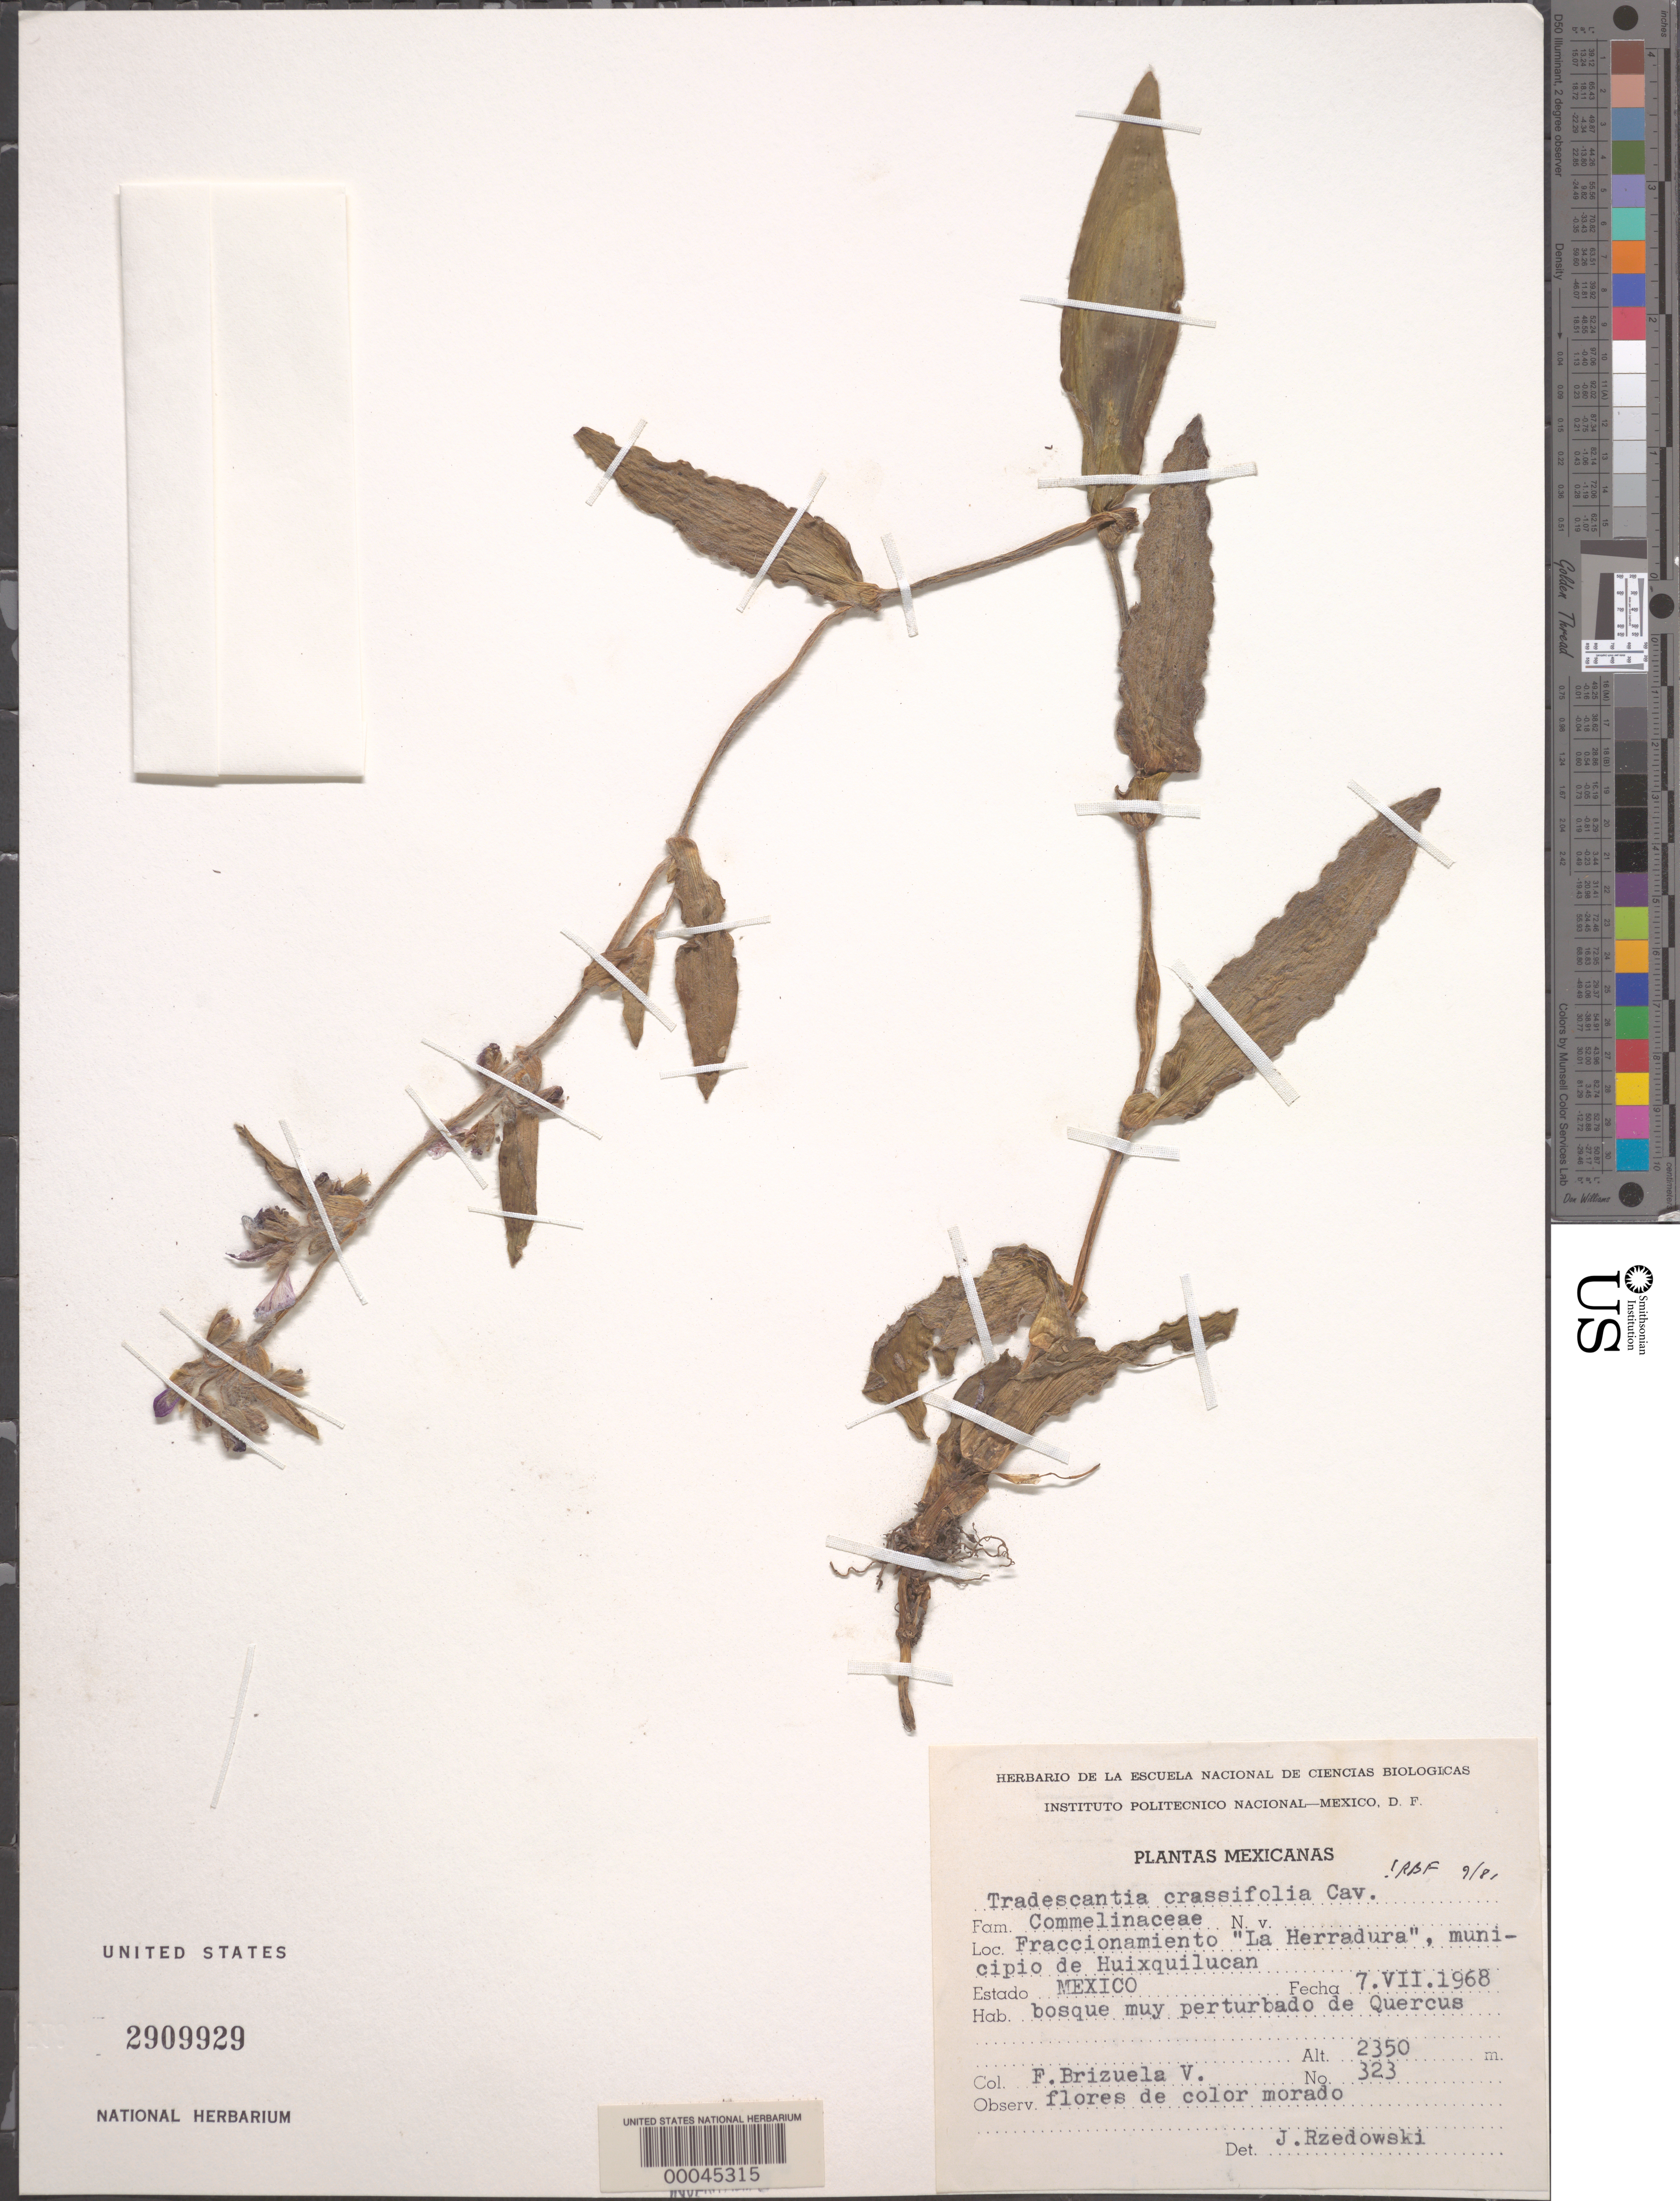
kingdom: Plantae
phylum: Tracheophyta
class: Liliopsida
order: Commelinales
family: Commelinaceae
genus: Tradescantia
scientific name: Tradescantia crassifolia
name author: Cav.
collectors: J. Rzedowski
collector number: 323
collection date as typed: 07 Jul 1968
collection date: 1968-07-07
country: Mexico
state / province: Mexico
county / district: Huixquilucan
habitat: Disturbed forest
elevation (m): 2350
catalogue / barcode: US 2909929